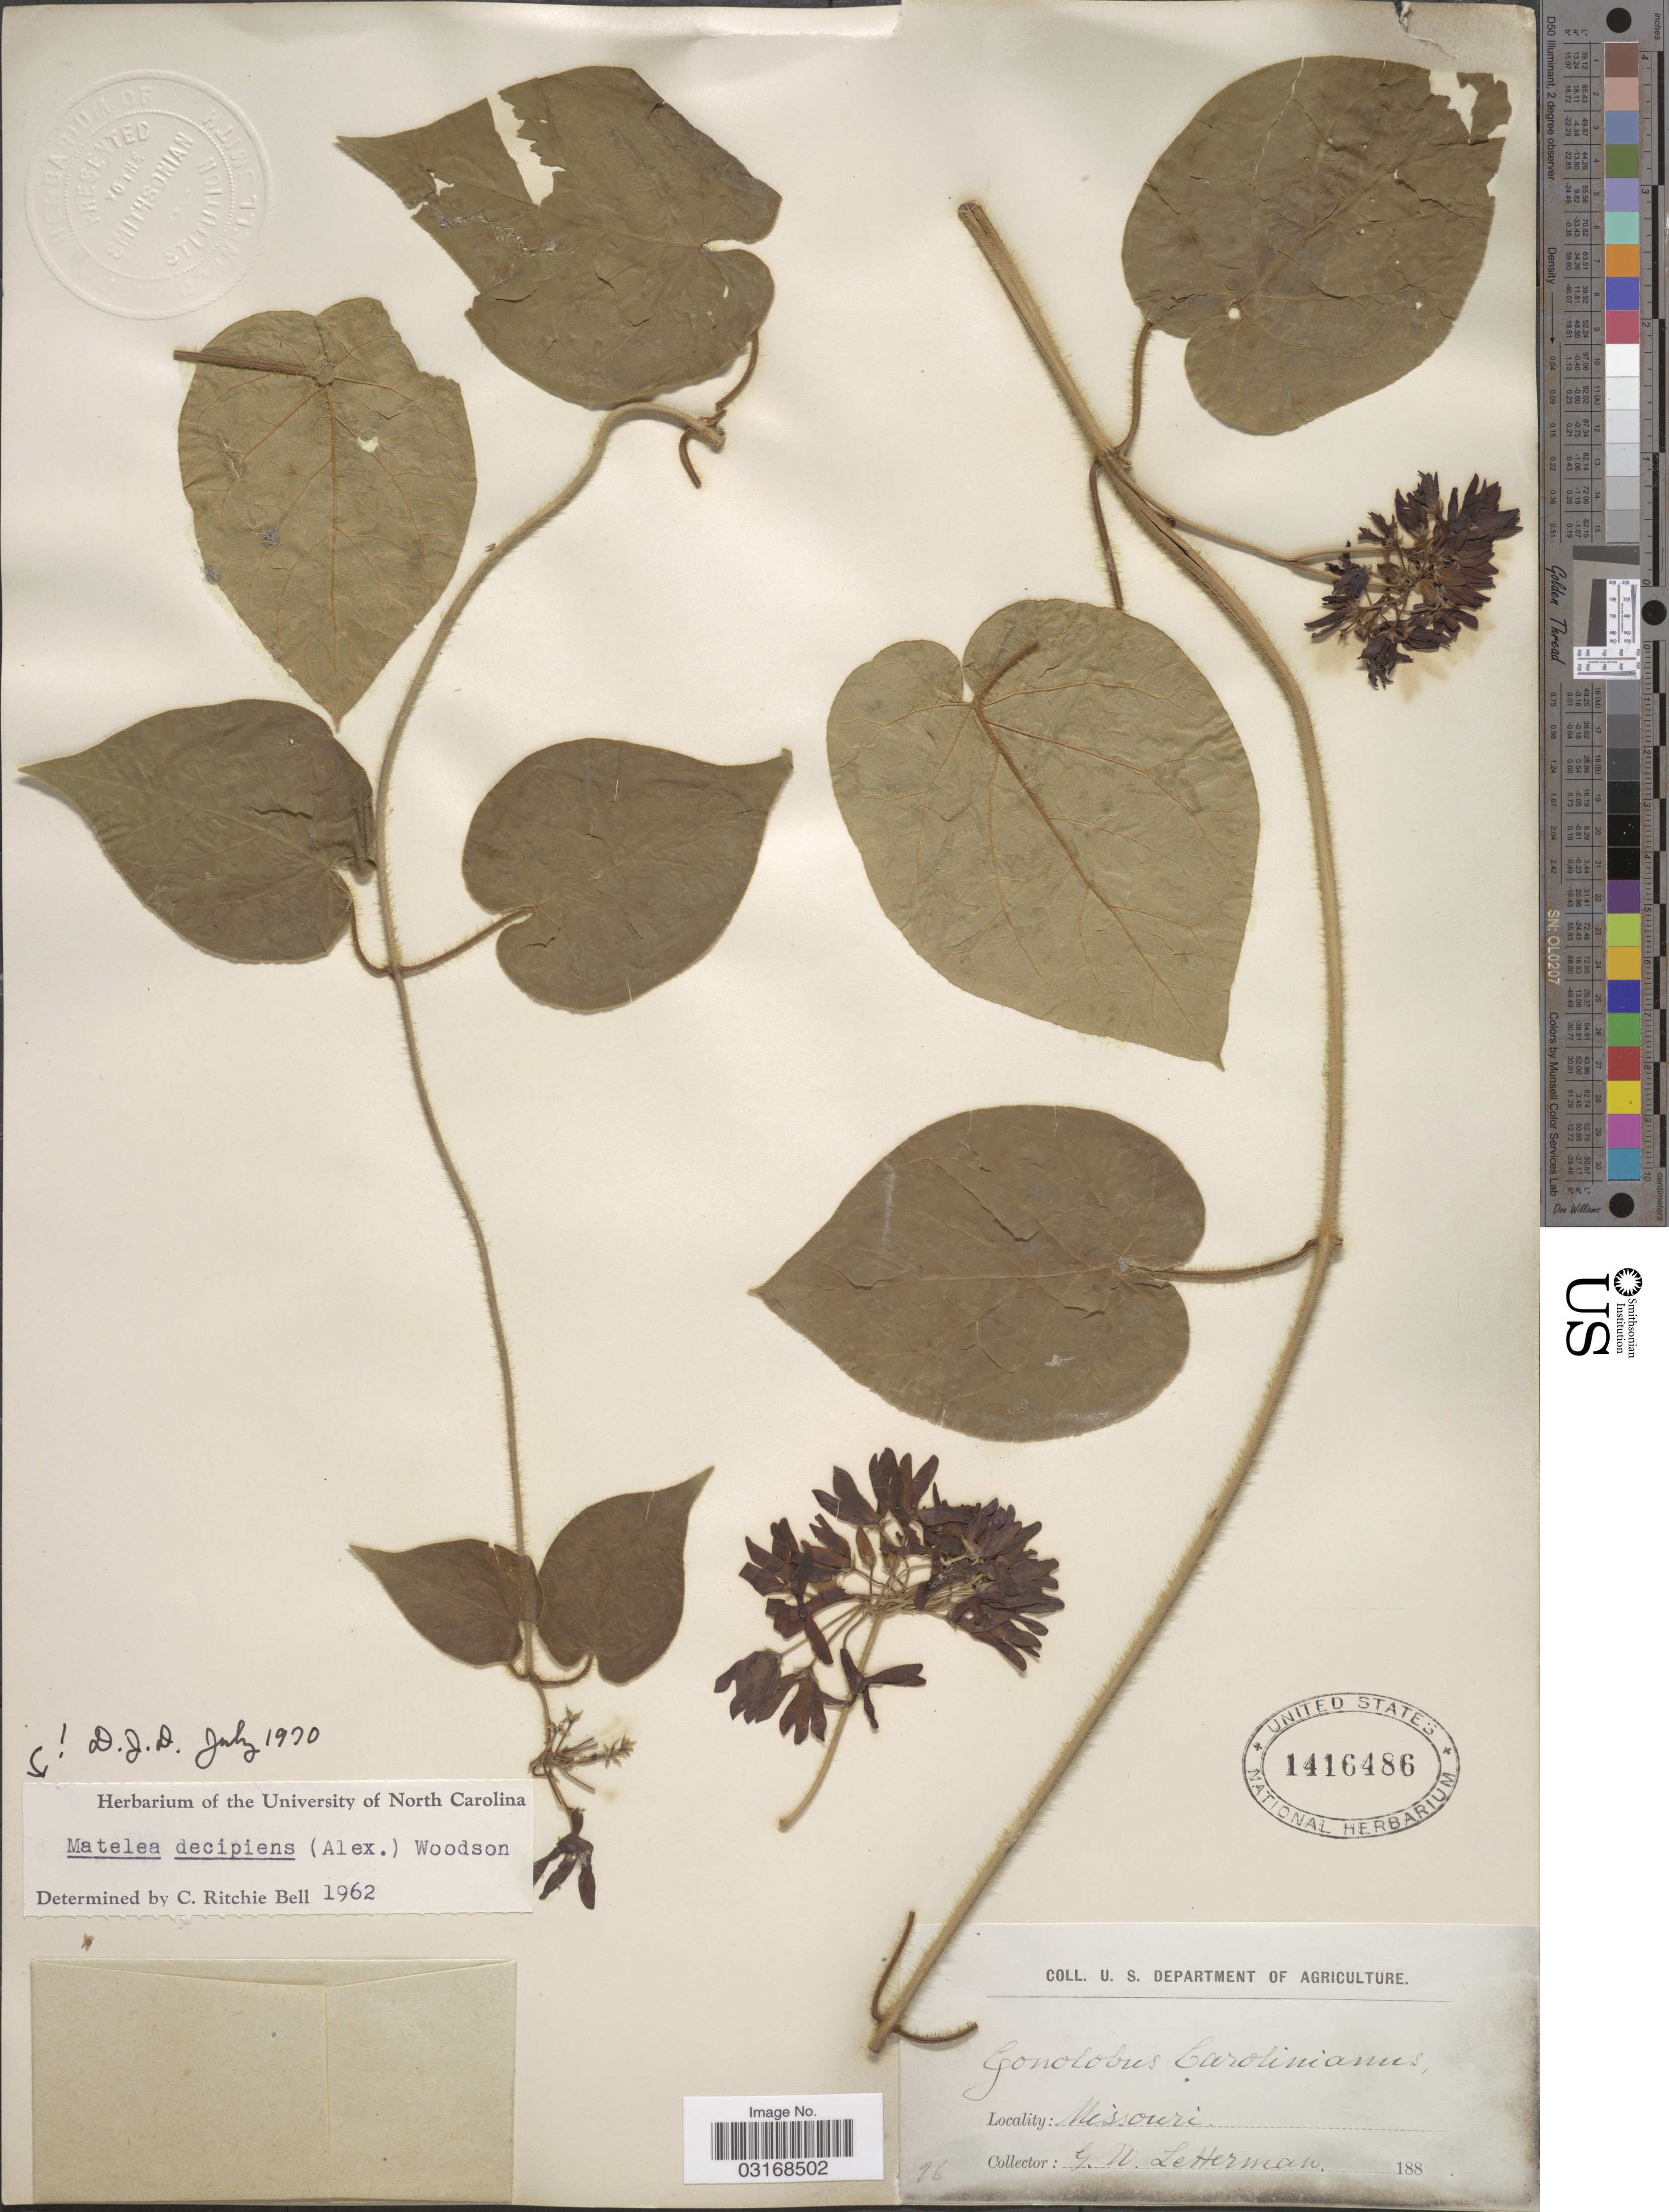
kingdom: Plantae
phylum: Tracheophyta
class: Magnoliopsida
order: Gentianales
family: Apocynaceae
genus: Matelea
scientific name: Matelea decipiens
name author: (Alexander) Woodson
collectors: G. W. Letterman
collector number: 96*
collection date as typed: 188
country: United States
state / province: Missouri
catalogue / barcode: US 1416486